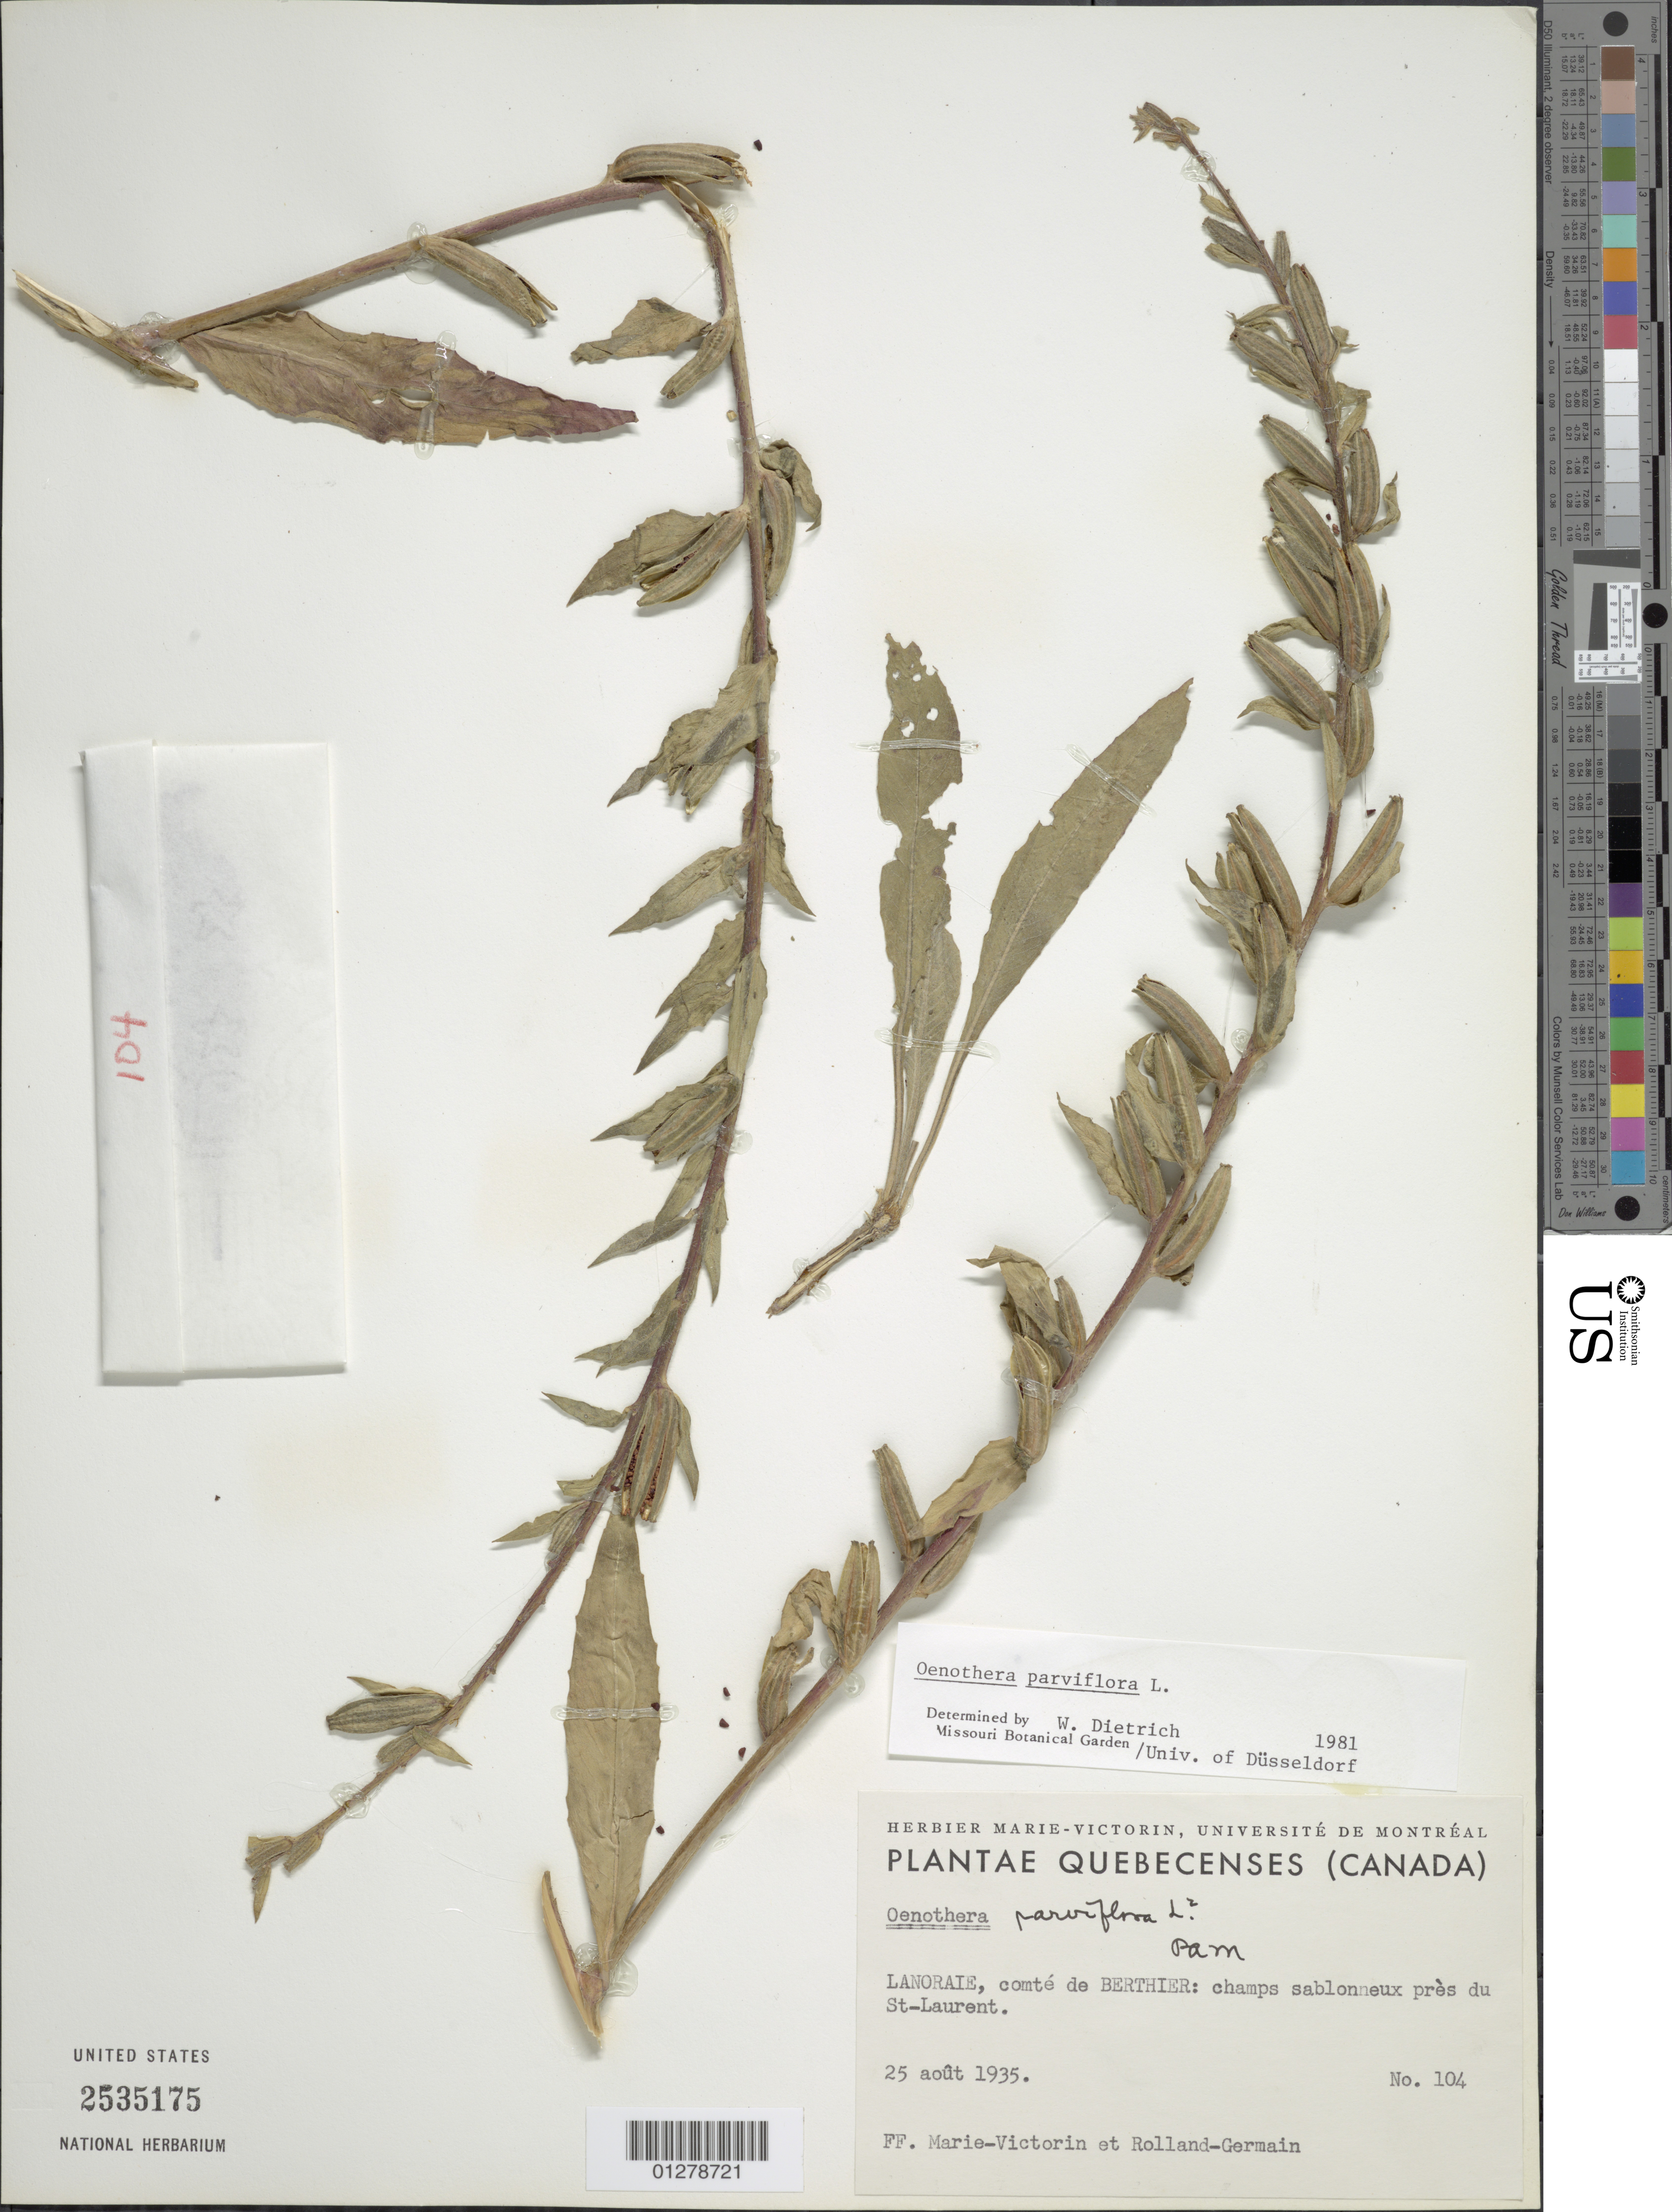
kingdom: Plantae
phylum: Tracheophyta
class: Magnoliopsida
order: Myrtales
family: Onagraceae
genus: Oenothera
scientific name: Oenothera parviflora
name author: L.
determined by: Dietrich, W.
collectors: Fr. Marie-Victorin & Rolland-Germain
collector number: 104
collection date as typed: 25 Aug 1935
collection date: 1935-08-25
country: Canada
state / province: Quebec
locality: Lavaltrie, comte de Berthier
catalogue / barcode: US 2535175